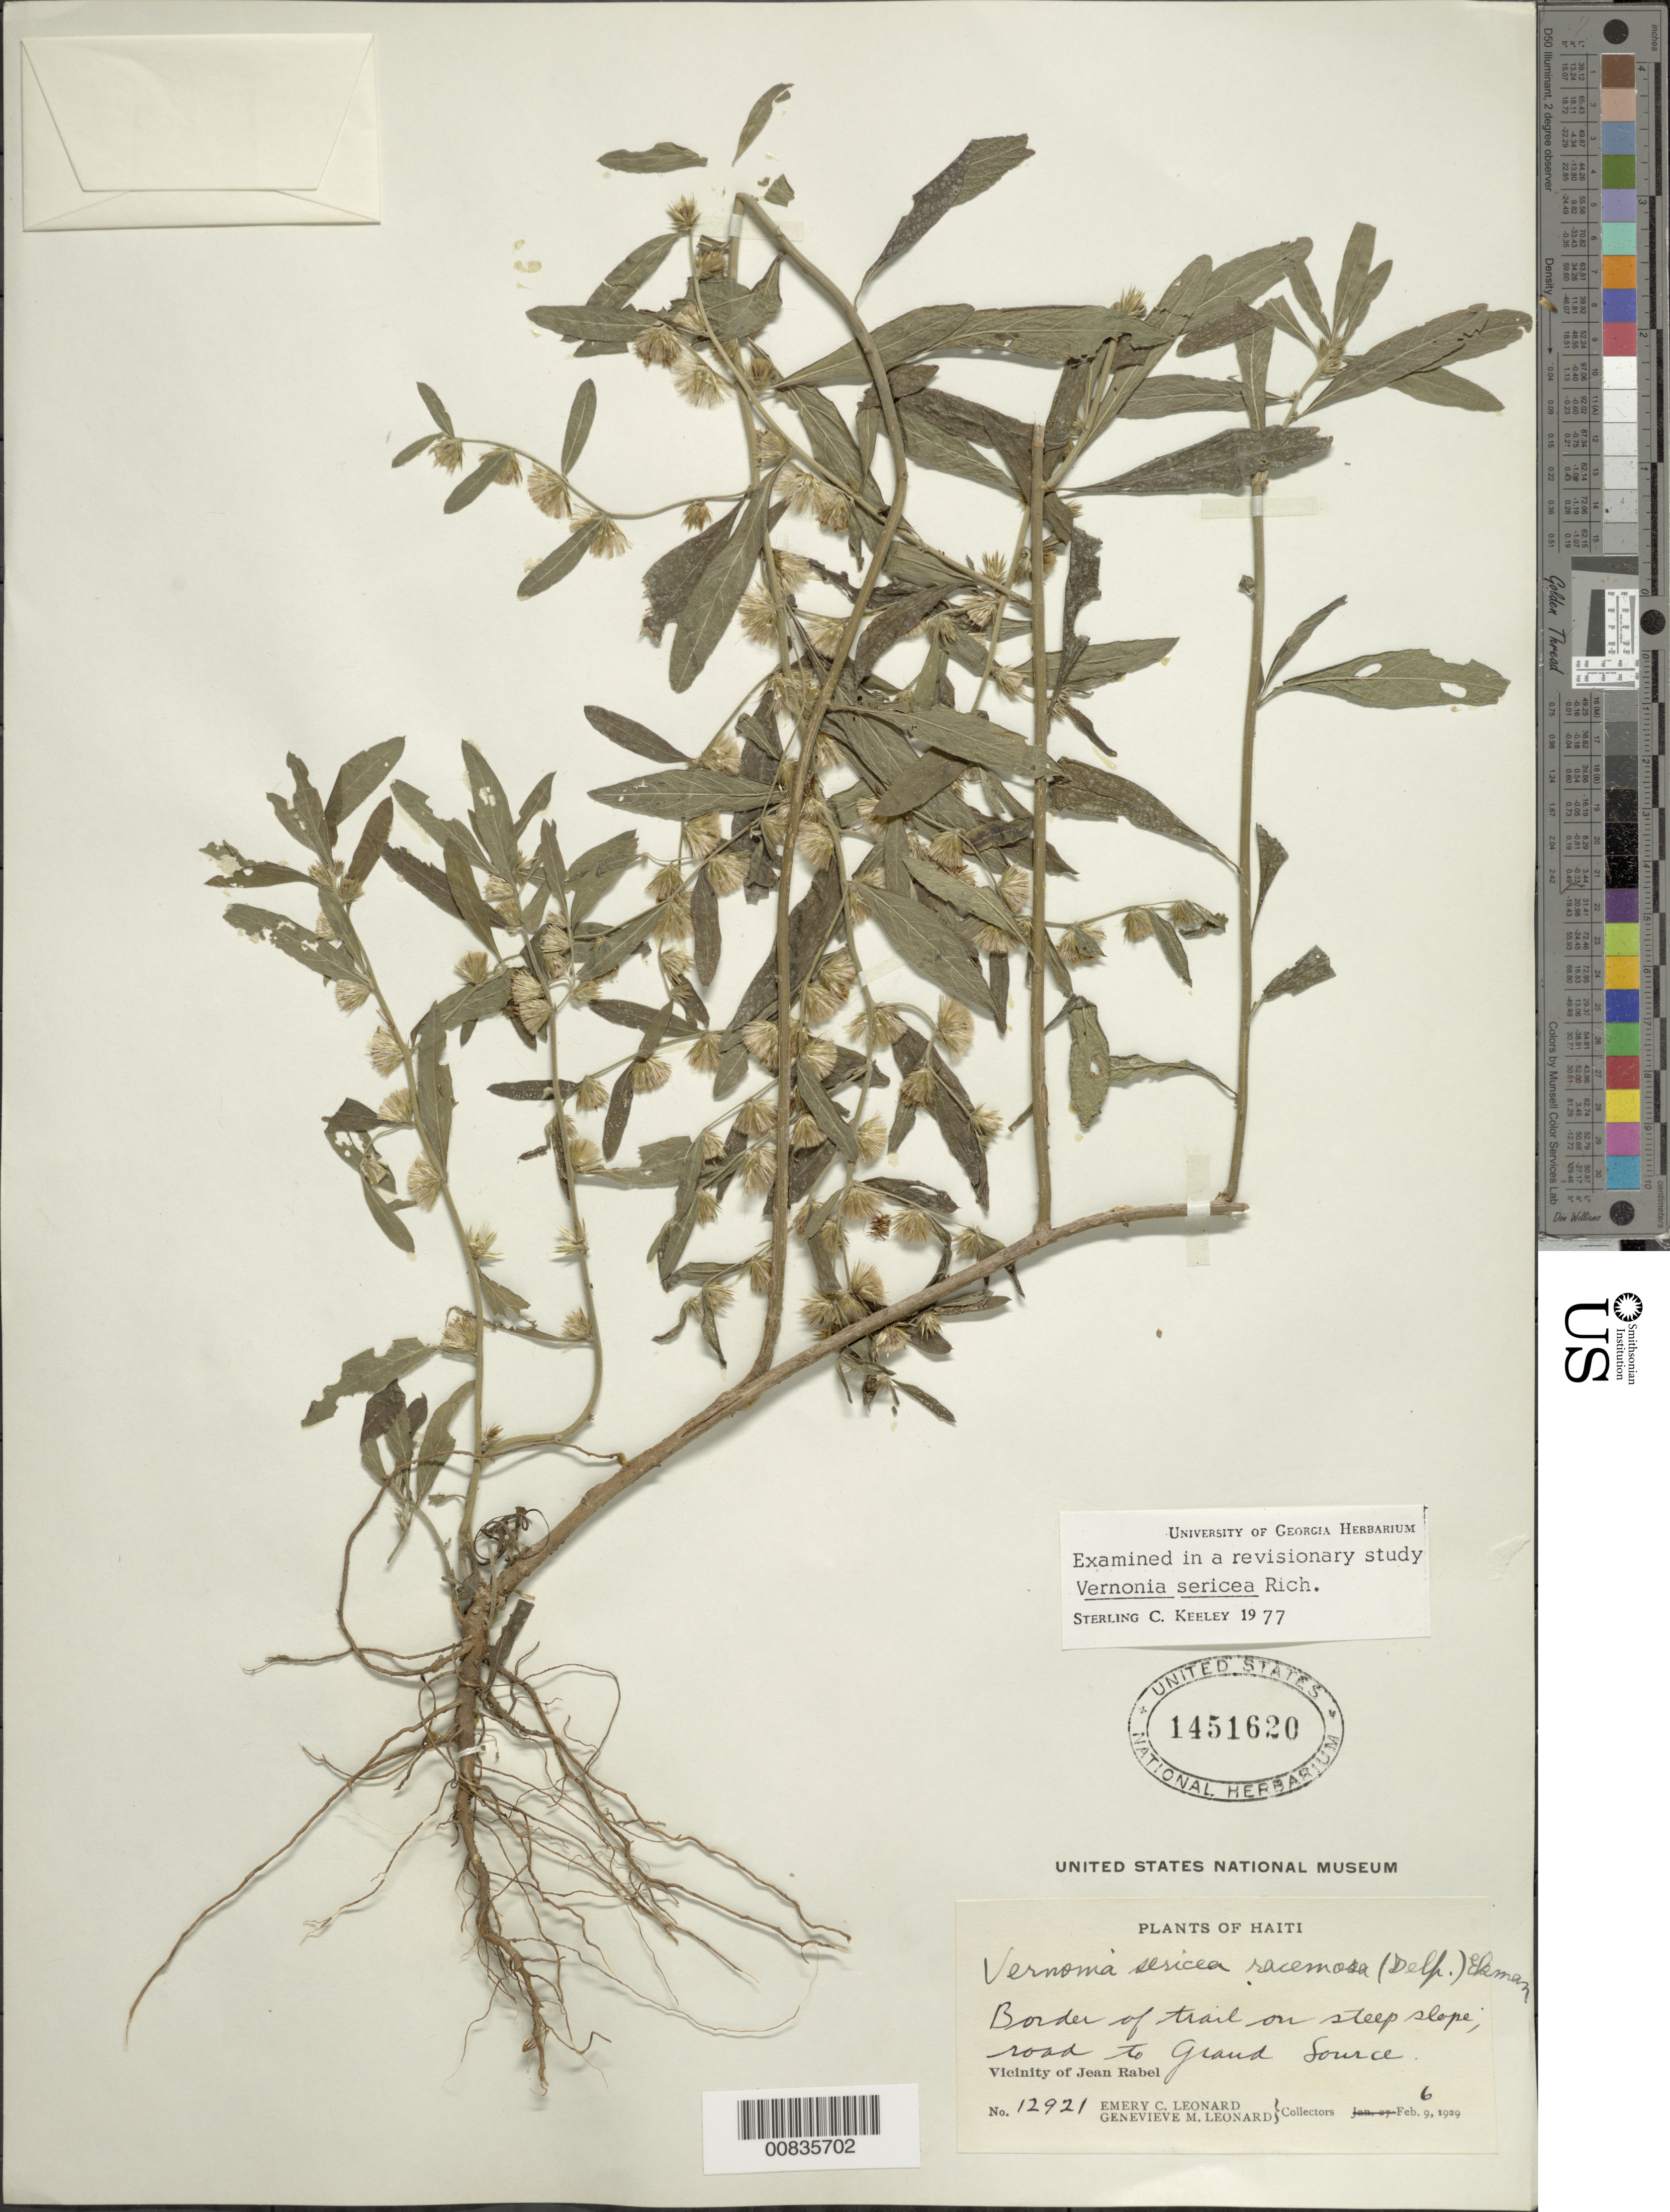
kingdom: Plantae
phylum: Tracheophyta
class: Magnoliopsida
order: Asterales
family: Asteraceae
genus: Lepidaploa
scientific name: Lepidaploa sericea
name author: (Rich.) H. Rob.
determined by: Keeley, S. C.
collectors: E. C. Leonard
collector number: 12921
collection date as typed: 06 Feb 1929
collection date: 1929-02-06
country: Haiti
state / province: Nord-Ouest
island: Hispaniola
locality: Vicinity of Jean Rabel, road to Grand Source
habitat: Border of trail on steep slope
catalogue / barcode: US 1451620